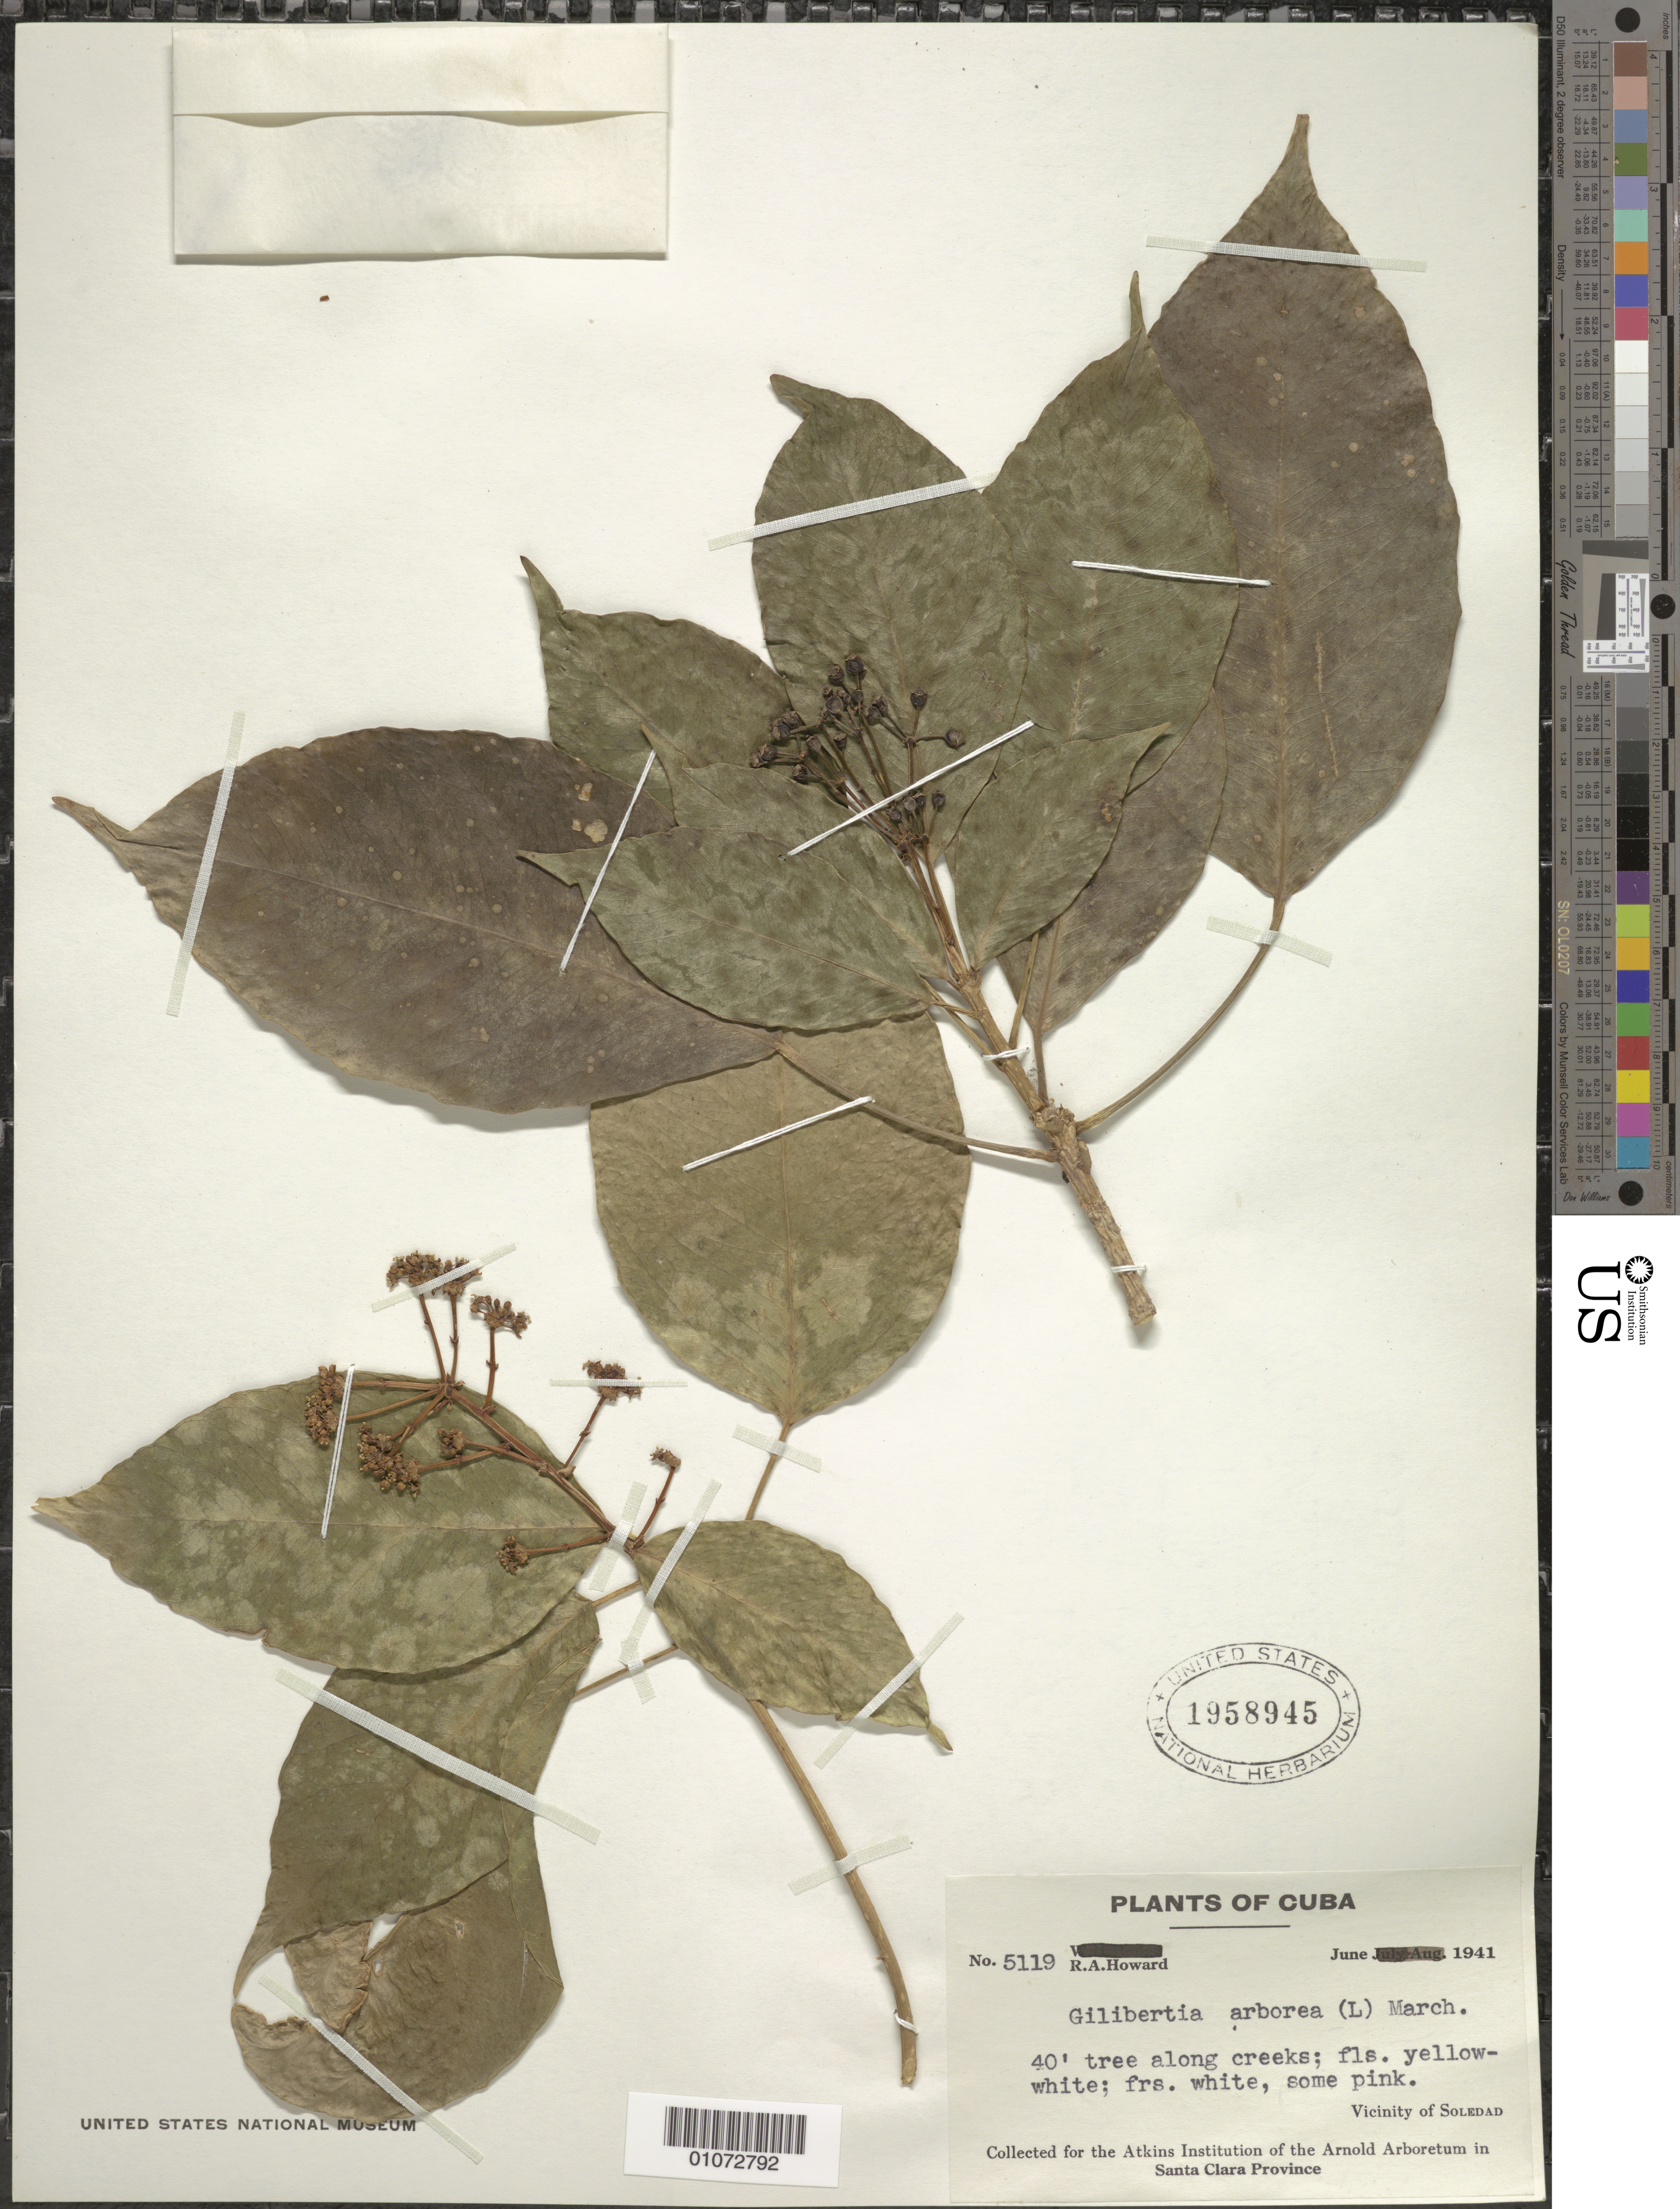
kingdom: Plantae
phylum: Tracheophyta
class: Magnoliopsida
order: Apiales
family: Araliaceae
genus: Dendropanax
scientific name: Dendropanax arboreus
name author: (L.) Decne. & Planch.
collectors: R. A. Howard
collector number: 5119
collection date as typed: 01 Jan 1941 to 30 Jan 1941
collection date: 1941-01-01/1941-01-30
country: Cuba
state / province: Cienfuegos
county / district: Santa Clara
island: Cuba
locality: Vicinity of Soledad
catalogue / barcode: US 1958845